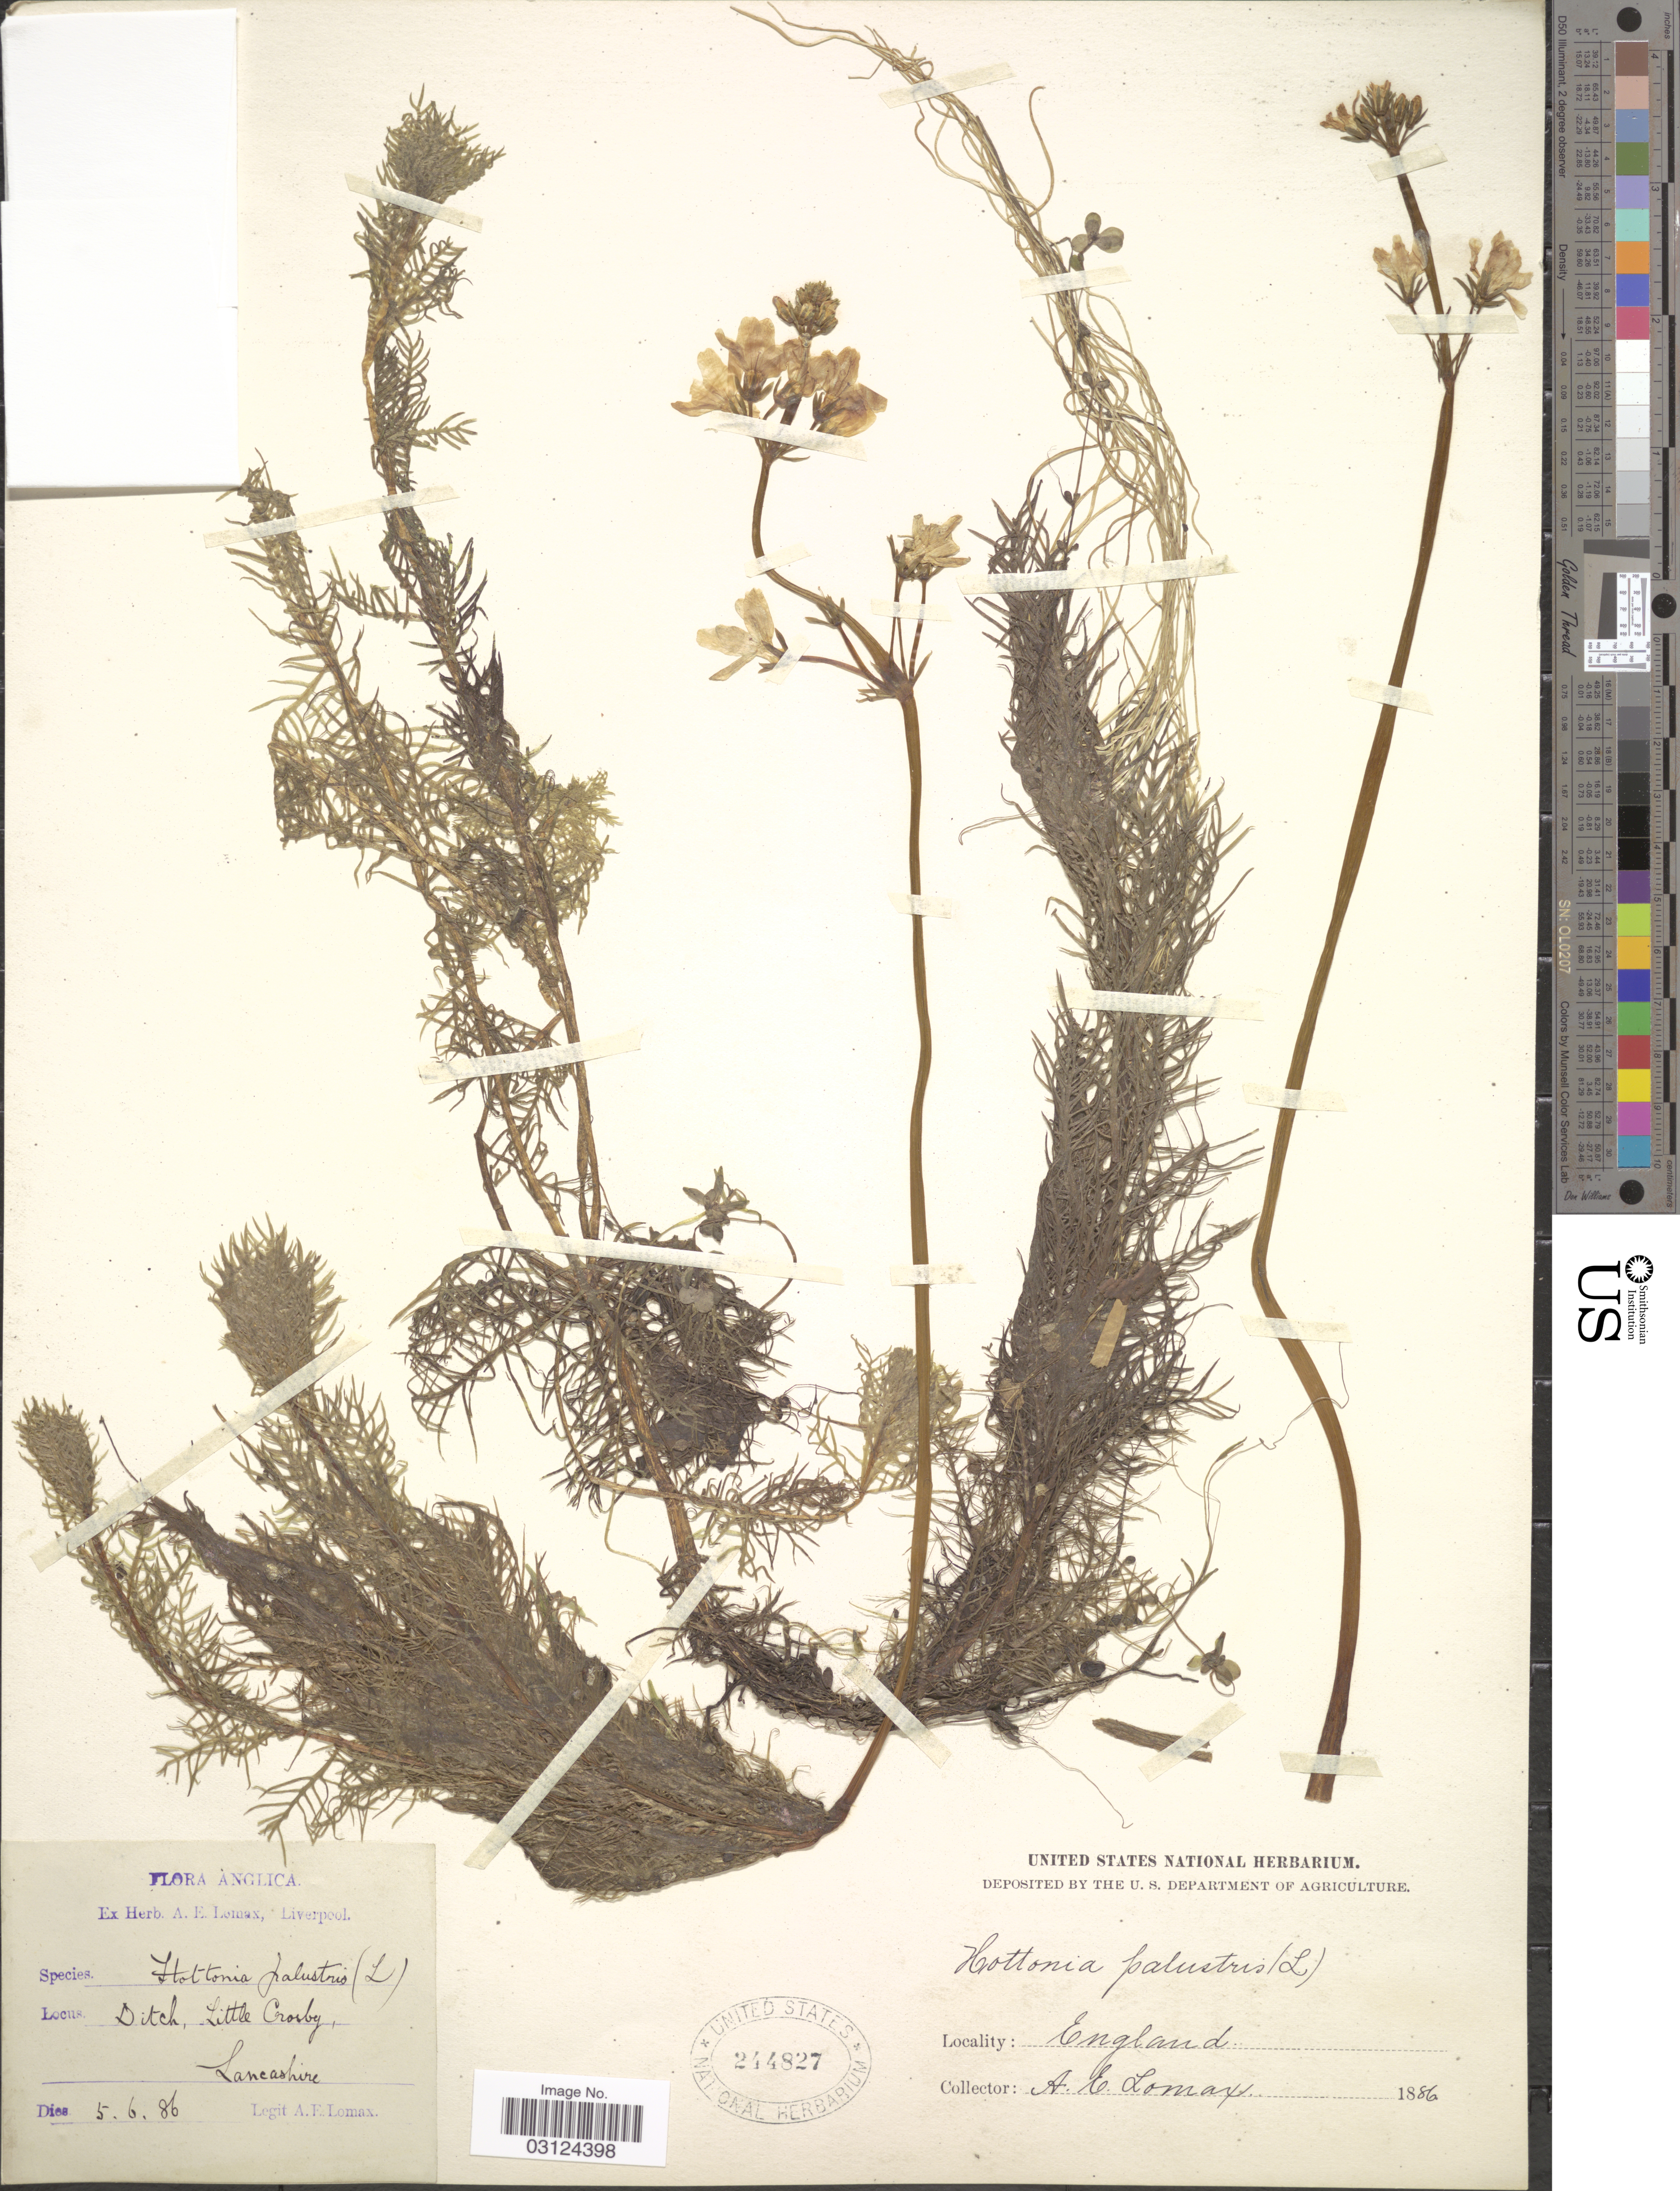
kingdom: Plantae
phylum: Tracheophyta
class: Magnoliopsida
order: Ericales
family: Primulaceae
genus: Hottonia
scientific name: Hottonia palustris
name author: L.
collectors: A. Lomax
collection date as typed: Transcribed d/m/y: 5/6/86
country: United Kingdom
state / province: England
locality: Anglica, Ditch, Little Crosby, Lancashire.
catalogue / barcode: US 244827